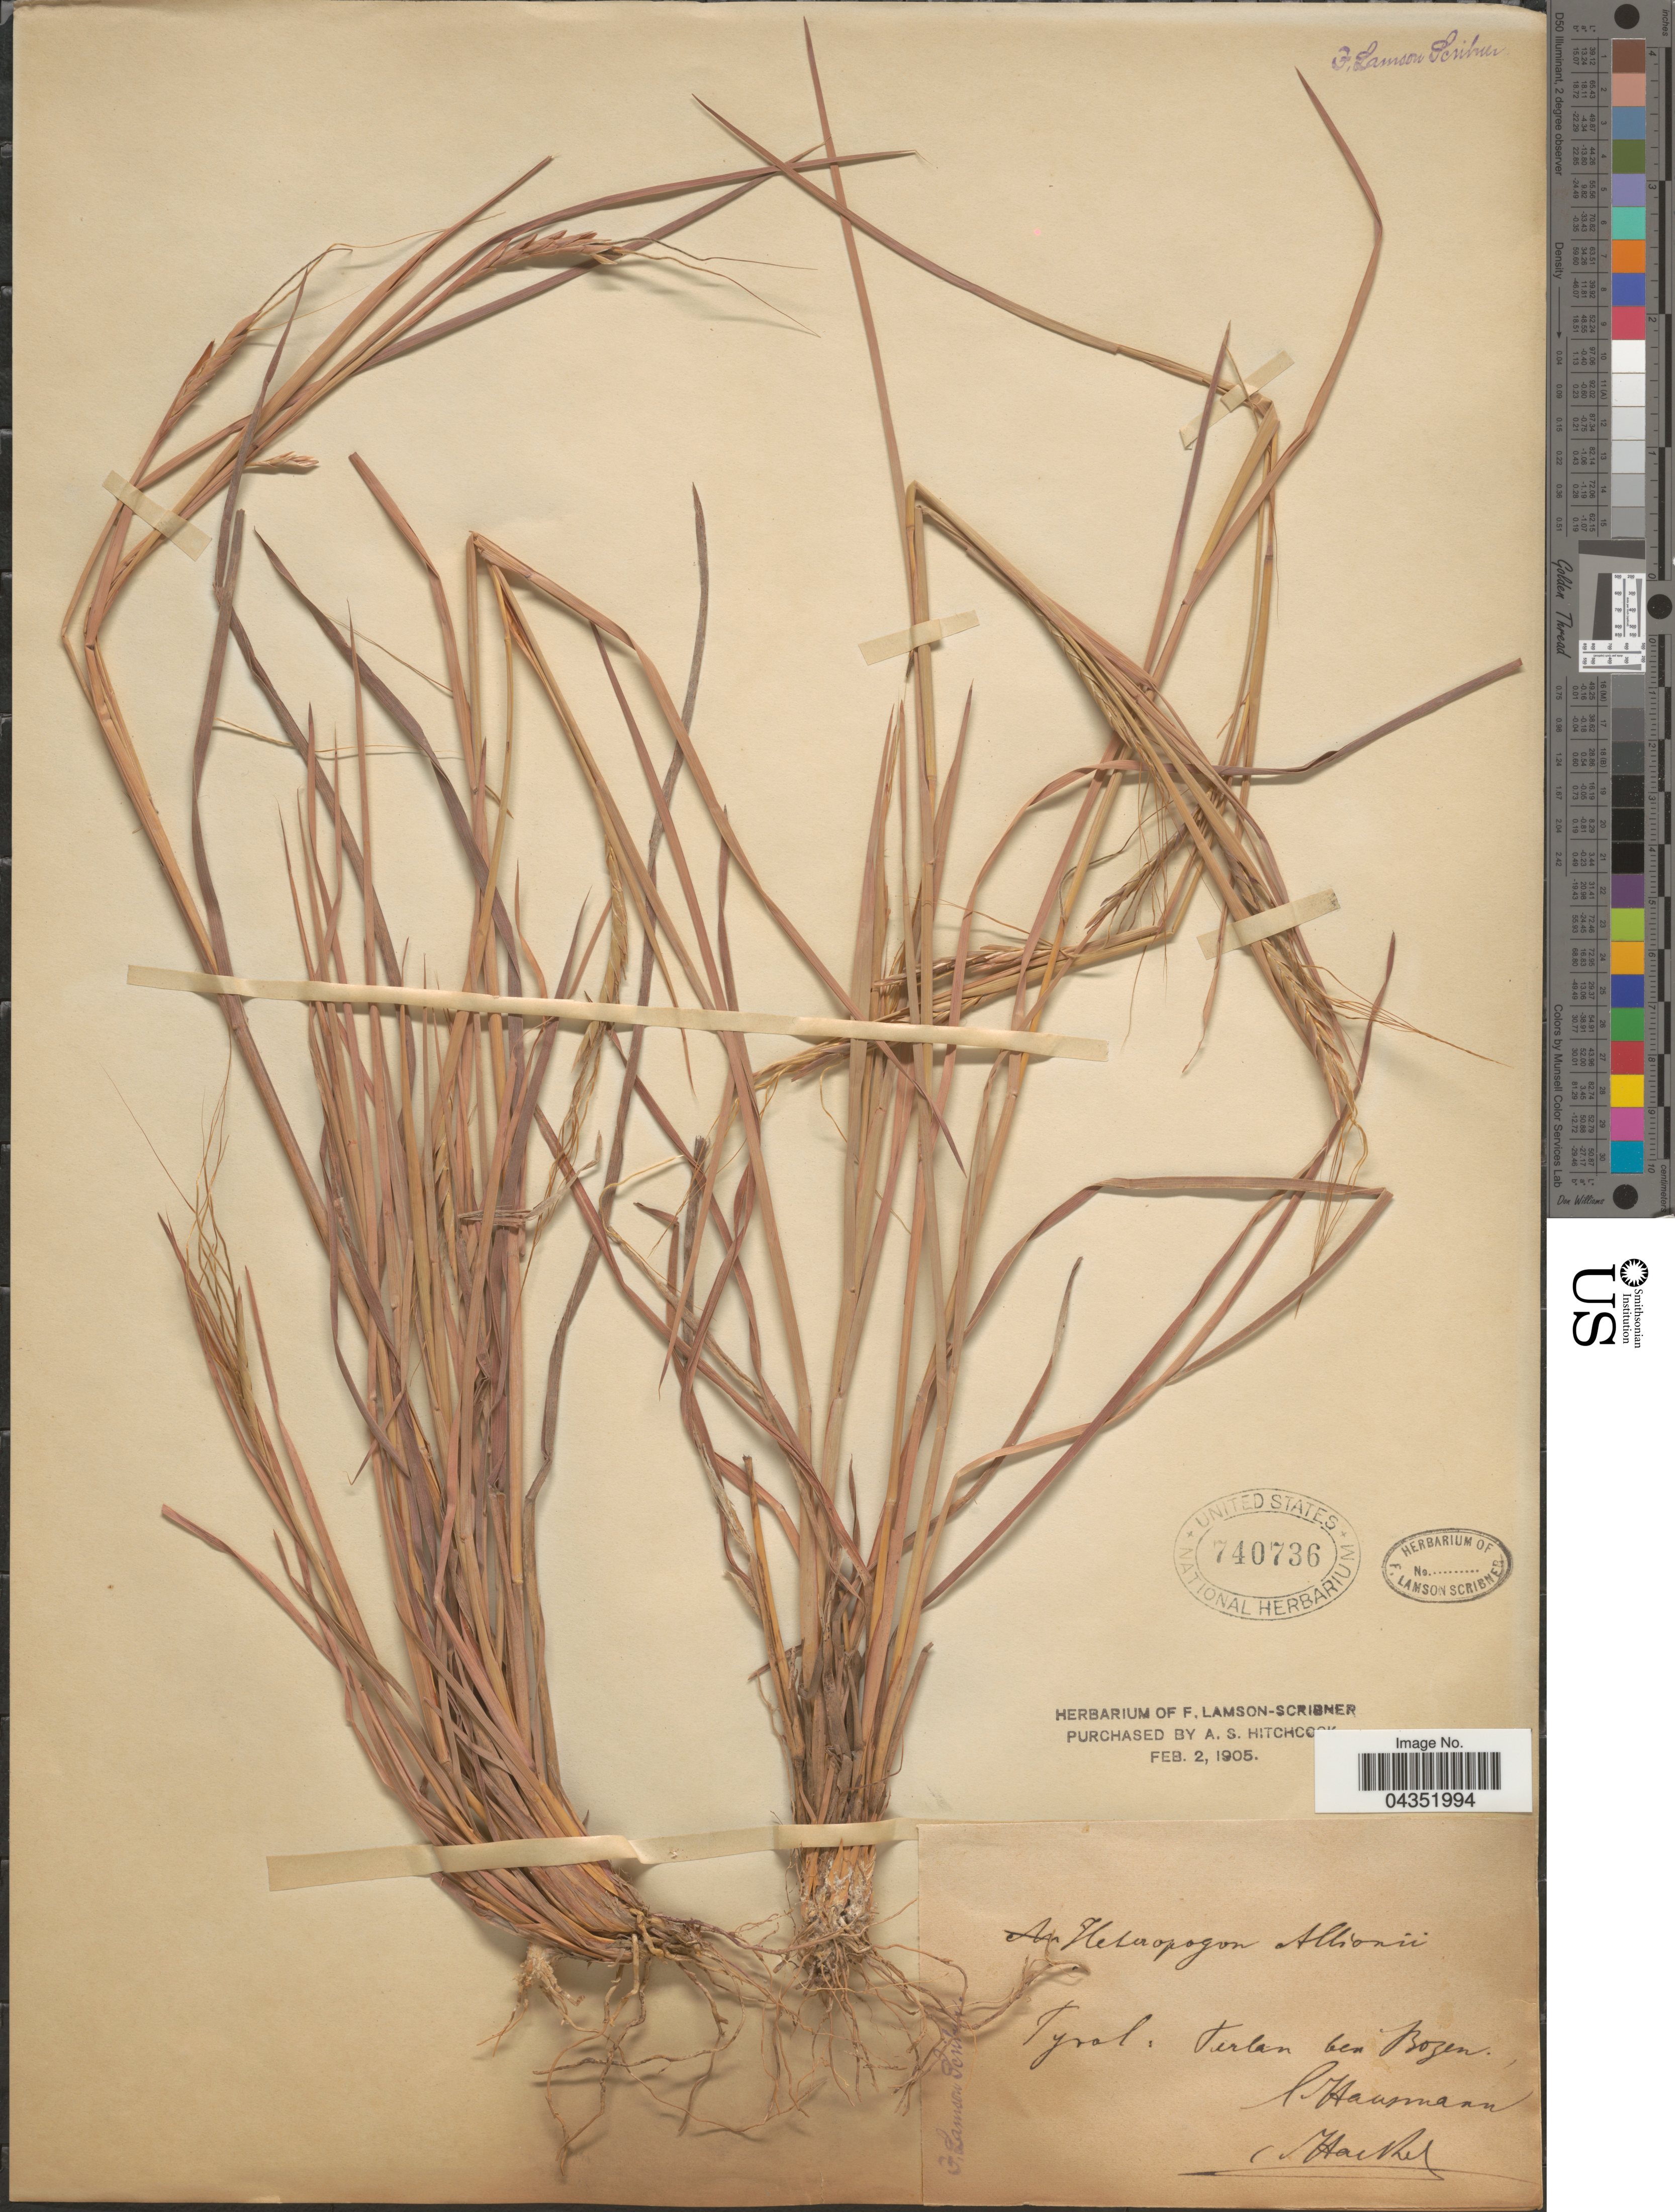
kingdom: Plantae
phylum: Tracheophyta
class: Liliopsida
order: Poales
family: Poaceae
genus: Heteropogon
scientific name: Heteropogon contortus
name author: (L.) P. Beauv. ex Roem. & Schult.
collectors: -. Hausmann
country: Italy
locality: Tyrol. Terlan ben Bozen.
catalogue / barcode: US 740736